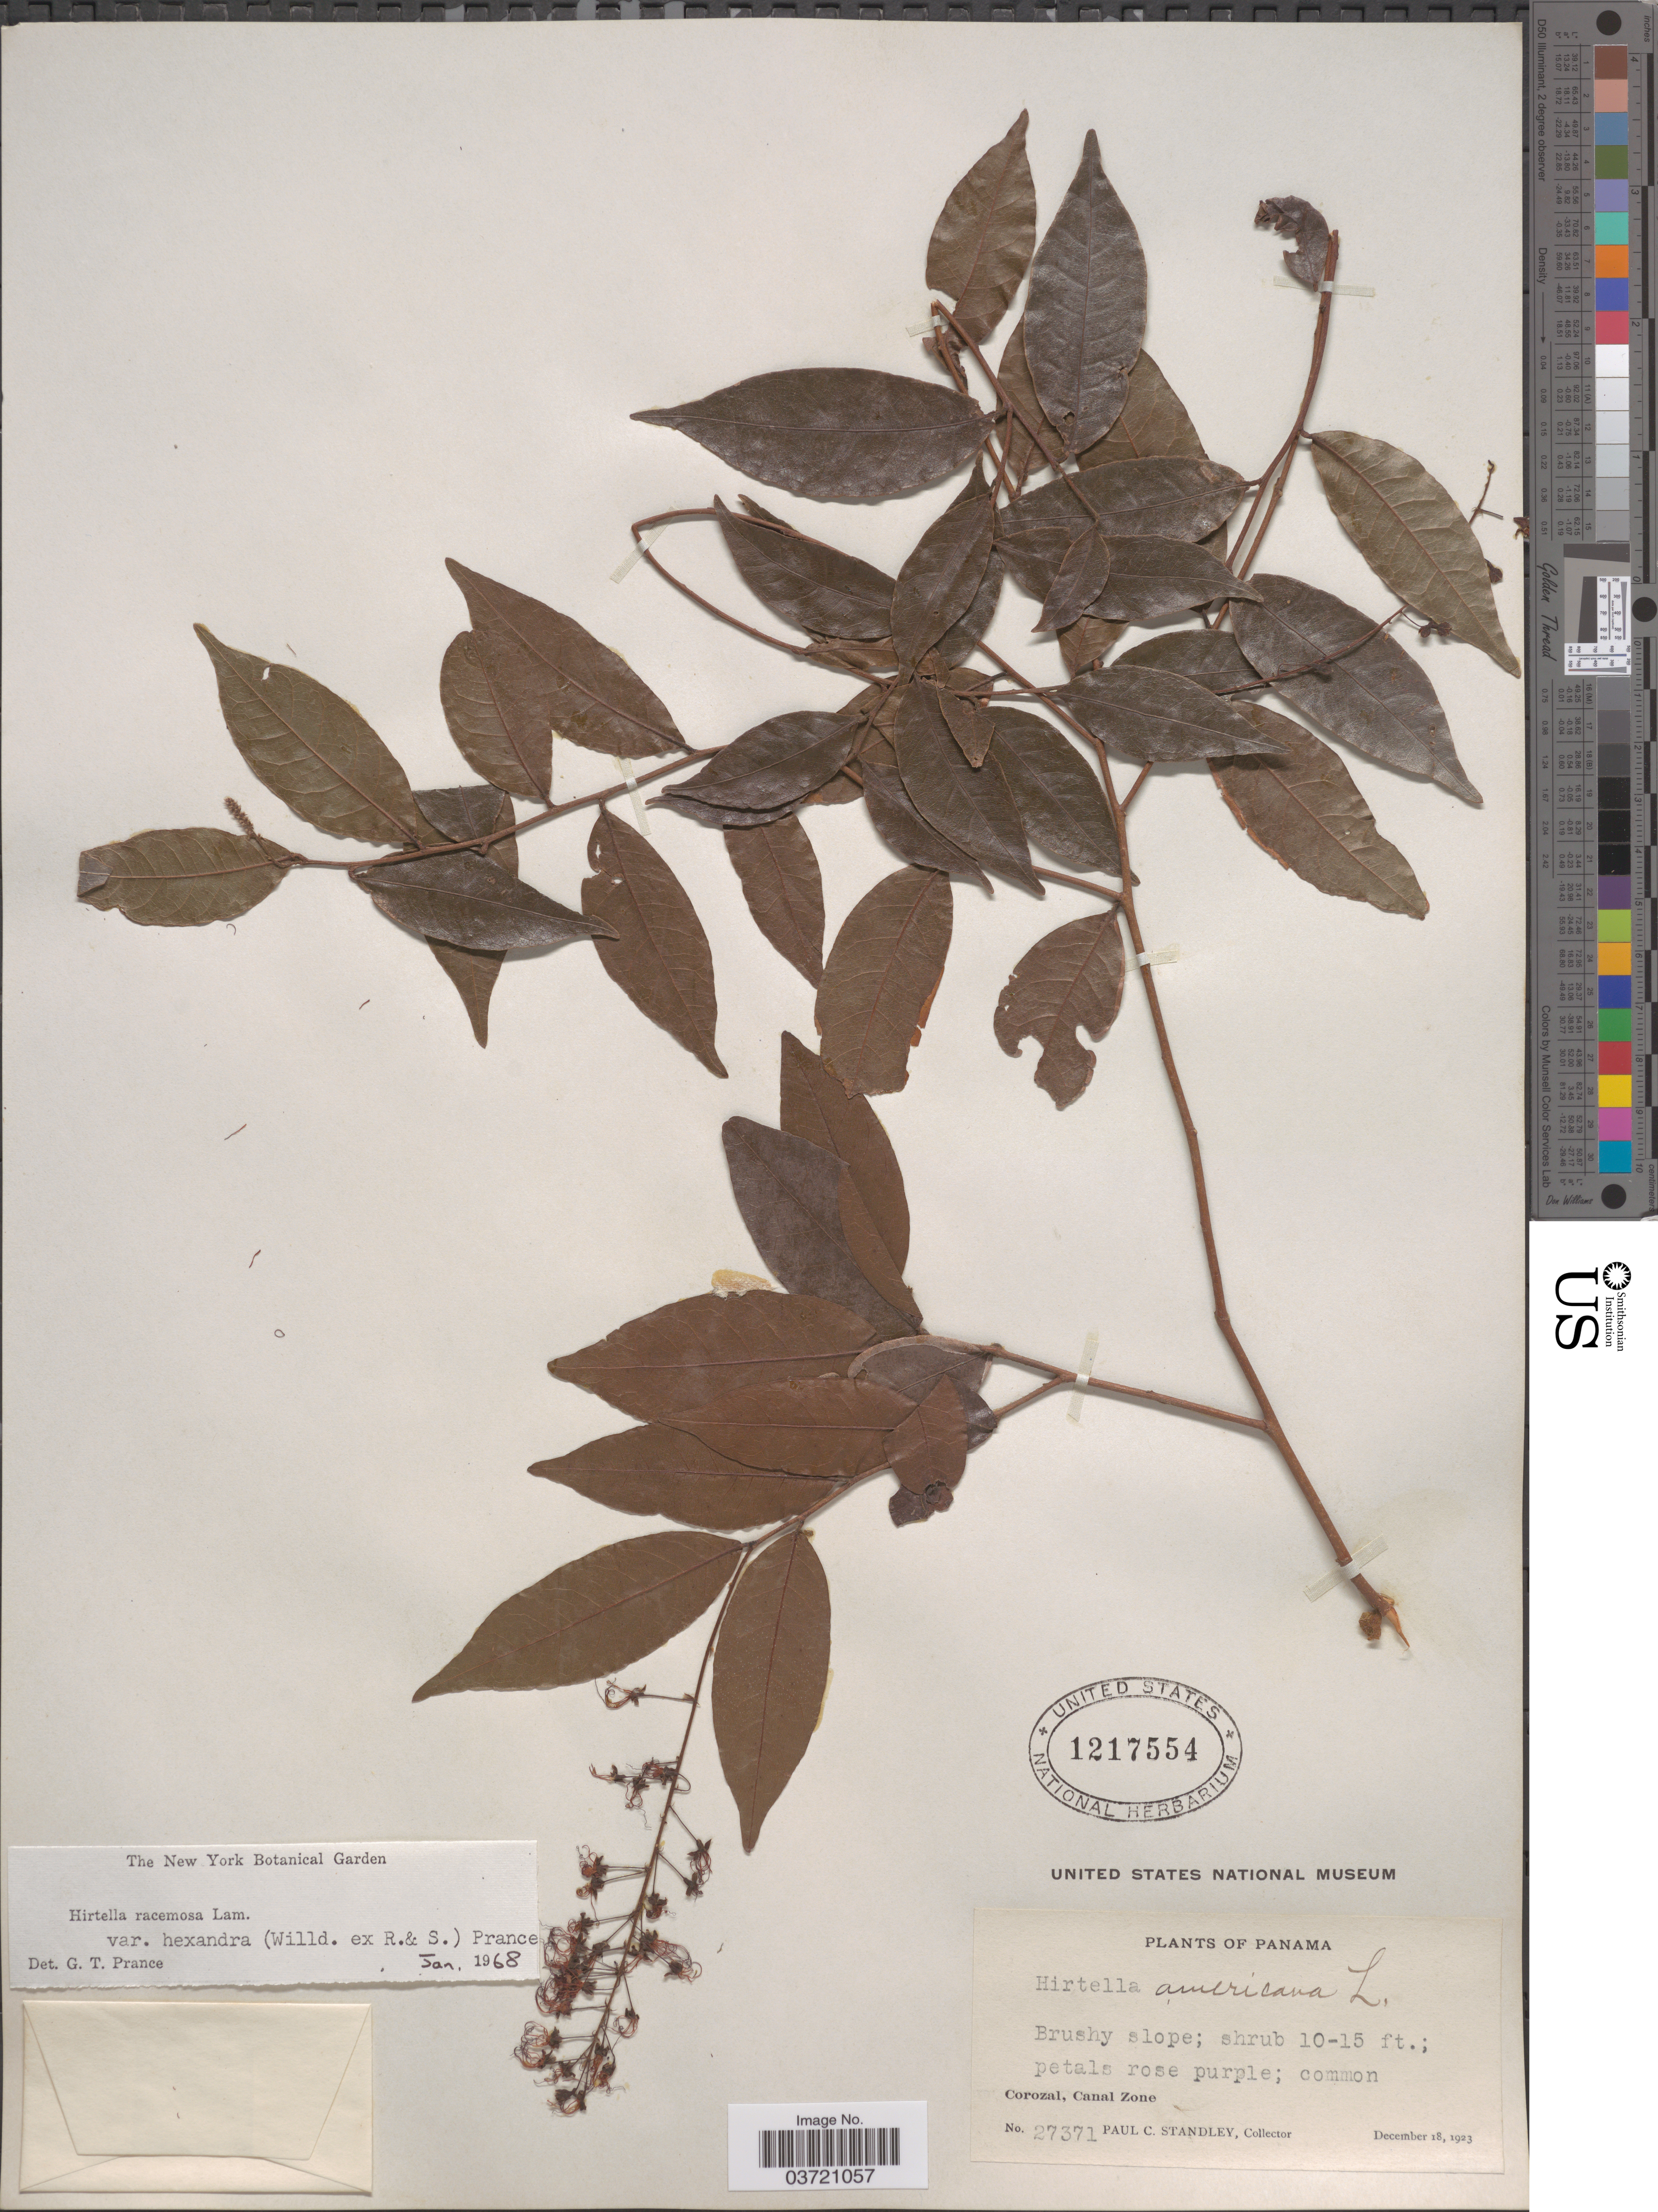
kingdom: Plantae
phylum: Tracheophyta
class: Magnoliopsida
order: Malpighiales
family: Chrysobalanaceae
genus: Hirtella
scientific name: Hirtella racemosa var. hexandra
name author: (Willd. ex Roem. & Schult.) Prance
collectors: P. C. Standley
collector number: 27371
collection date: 1923-12-18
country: Panama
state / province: Colón / Panamá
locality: Corozal, Canal Zone.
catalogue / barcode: US 1217554